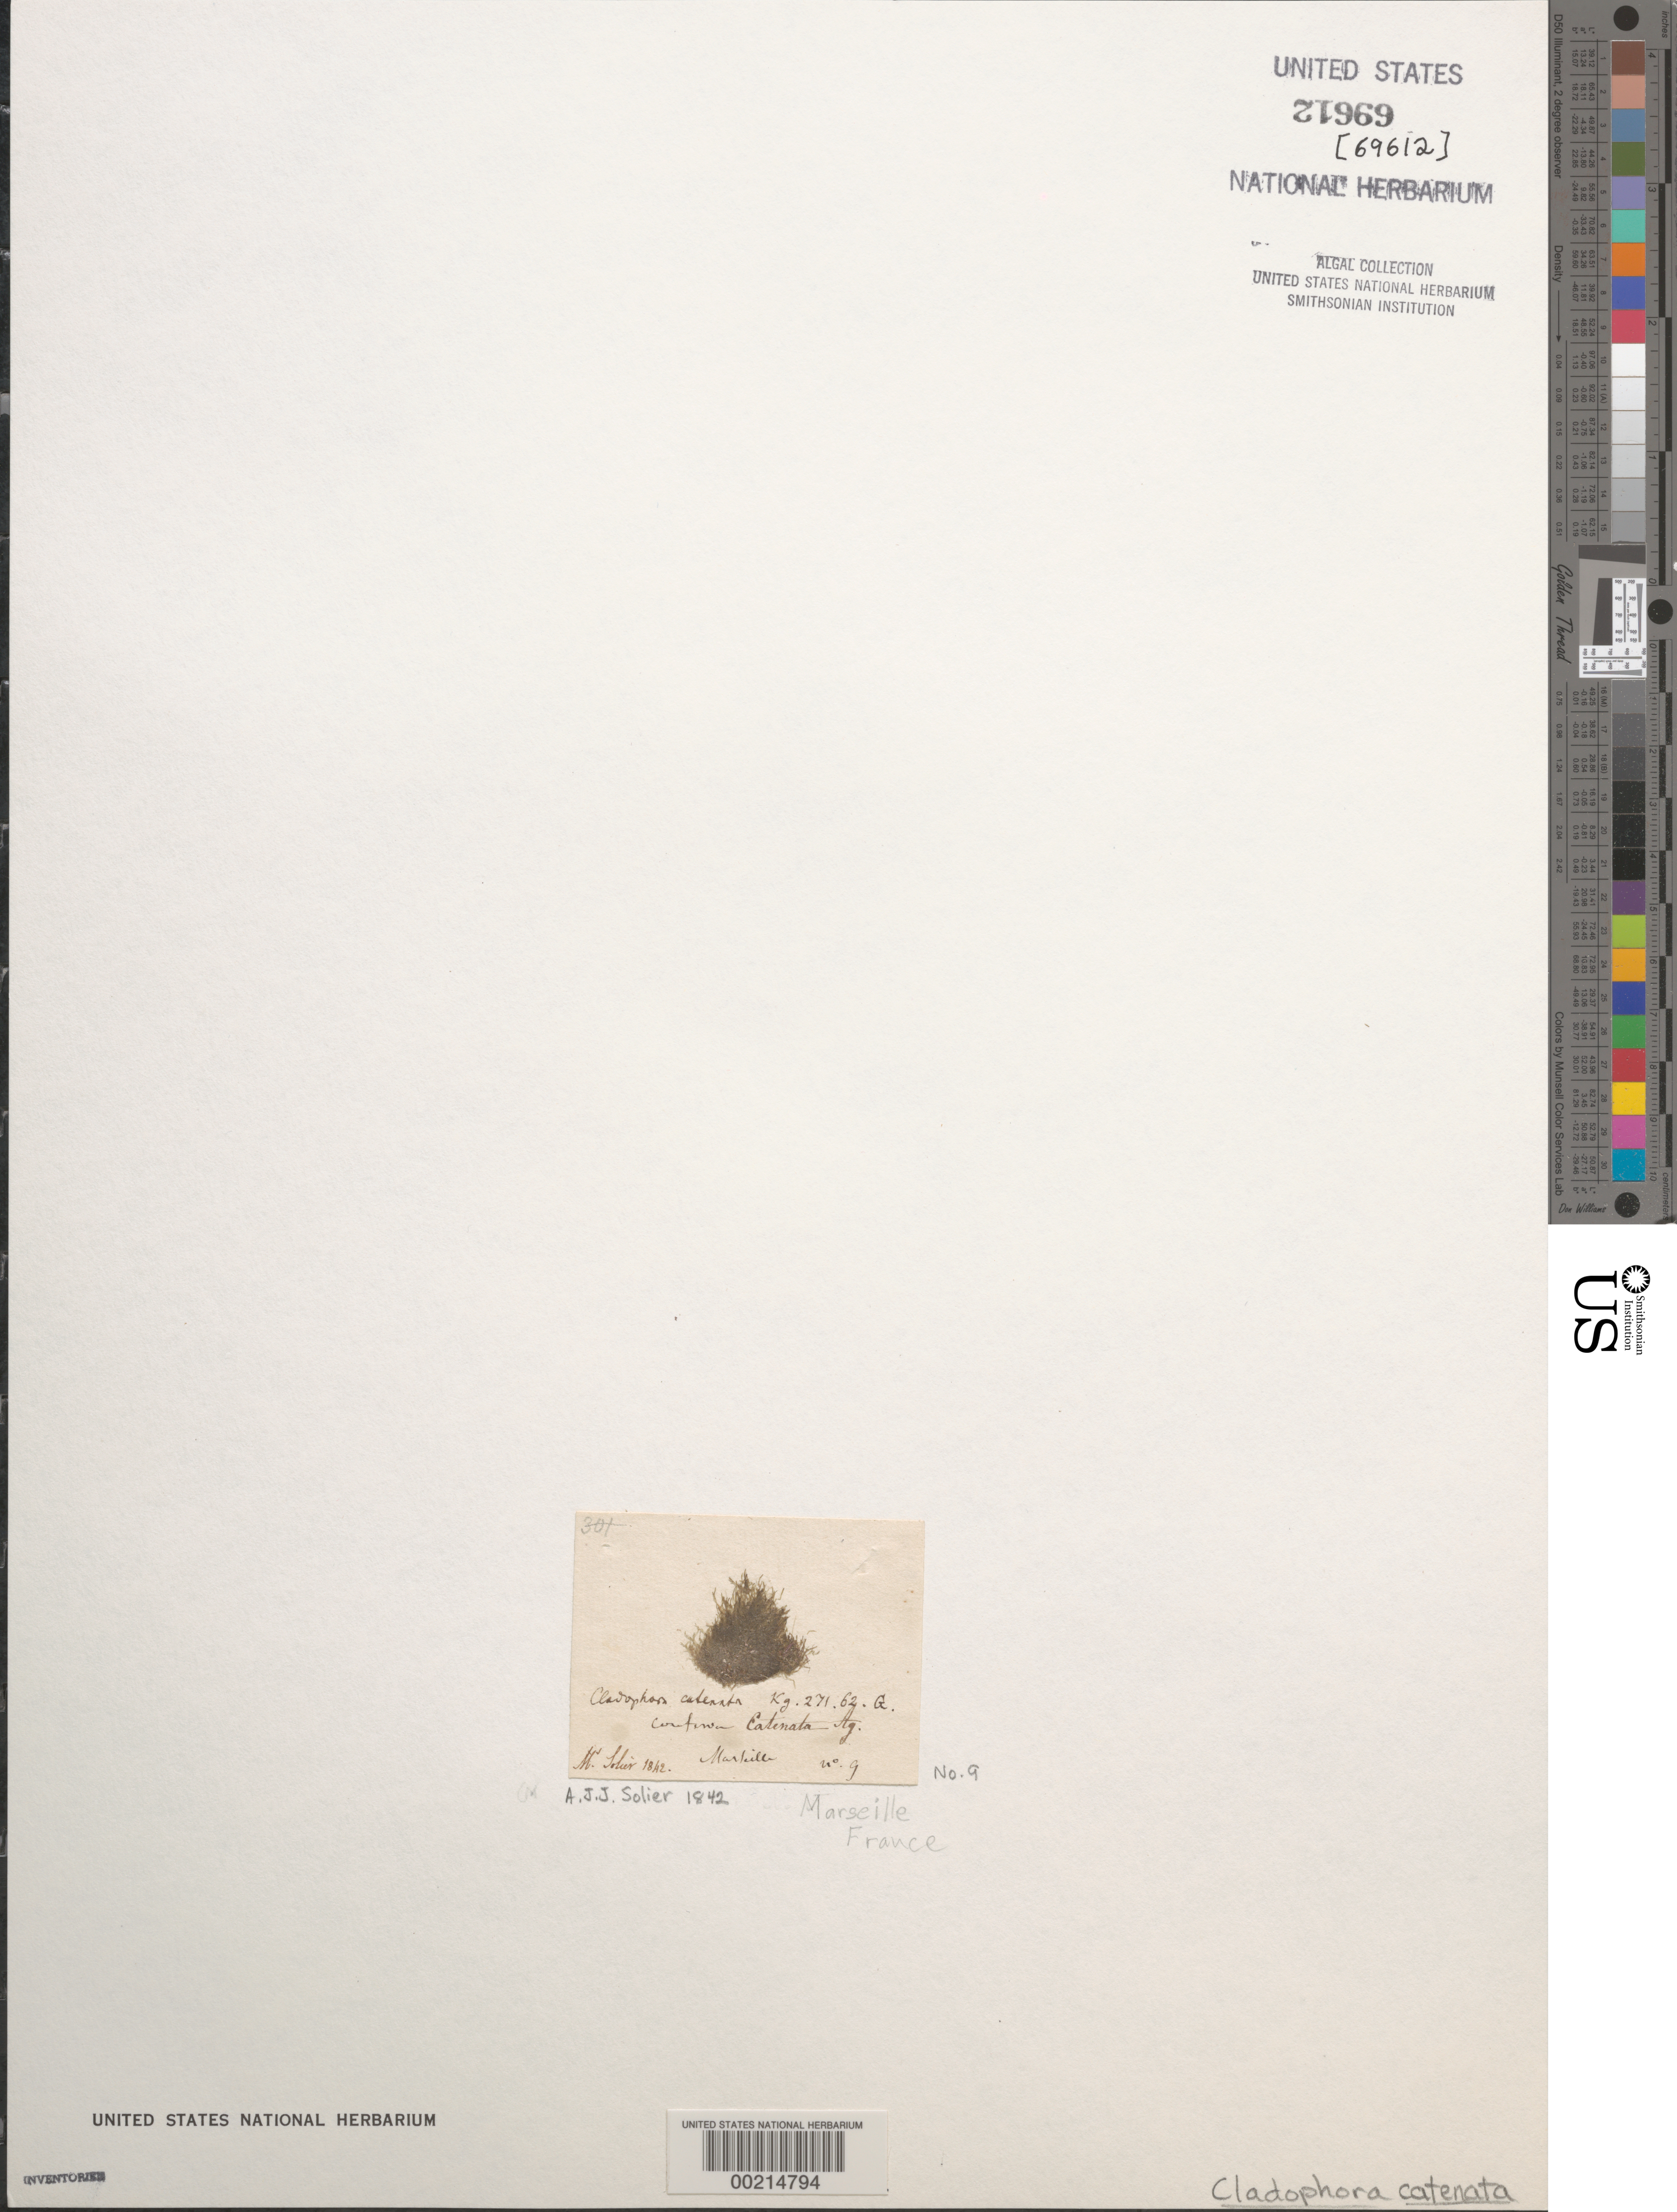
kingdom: Plantae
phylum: Chlorophyta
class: Ulvophyceae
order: Cladophorales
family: Cladophoraceae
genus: Cladophora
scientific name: Cladophora catenata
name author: (L.) Kütz.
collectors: A. Solier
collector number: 9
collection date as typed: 1842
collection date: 1842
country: France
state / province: Provence-Alpes-Côte d'Azur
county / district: Bouches-Du-Rhône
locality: Marseille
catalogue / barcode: US 69612